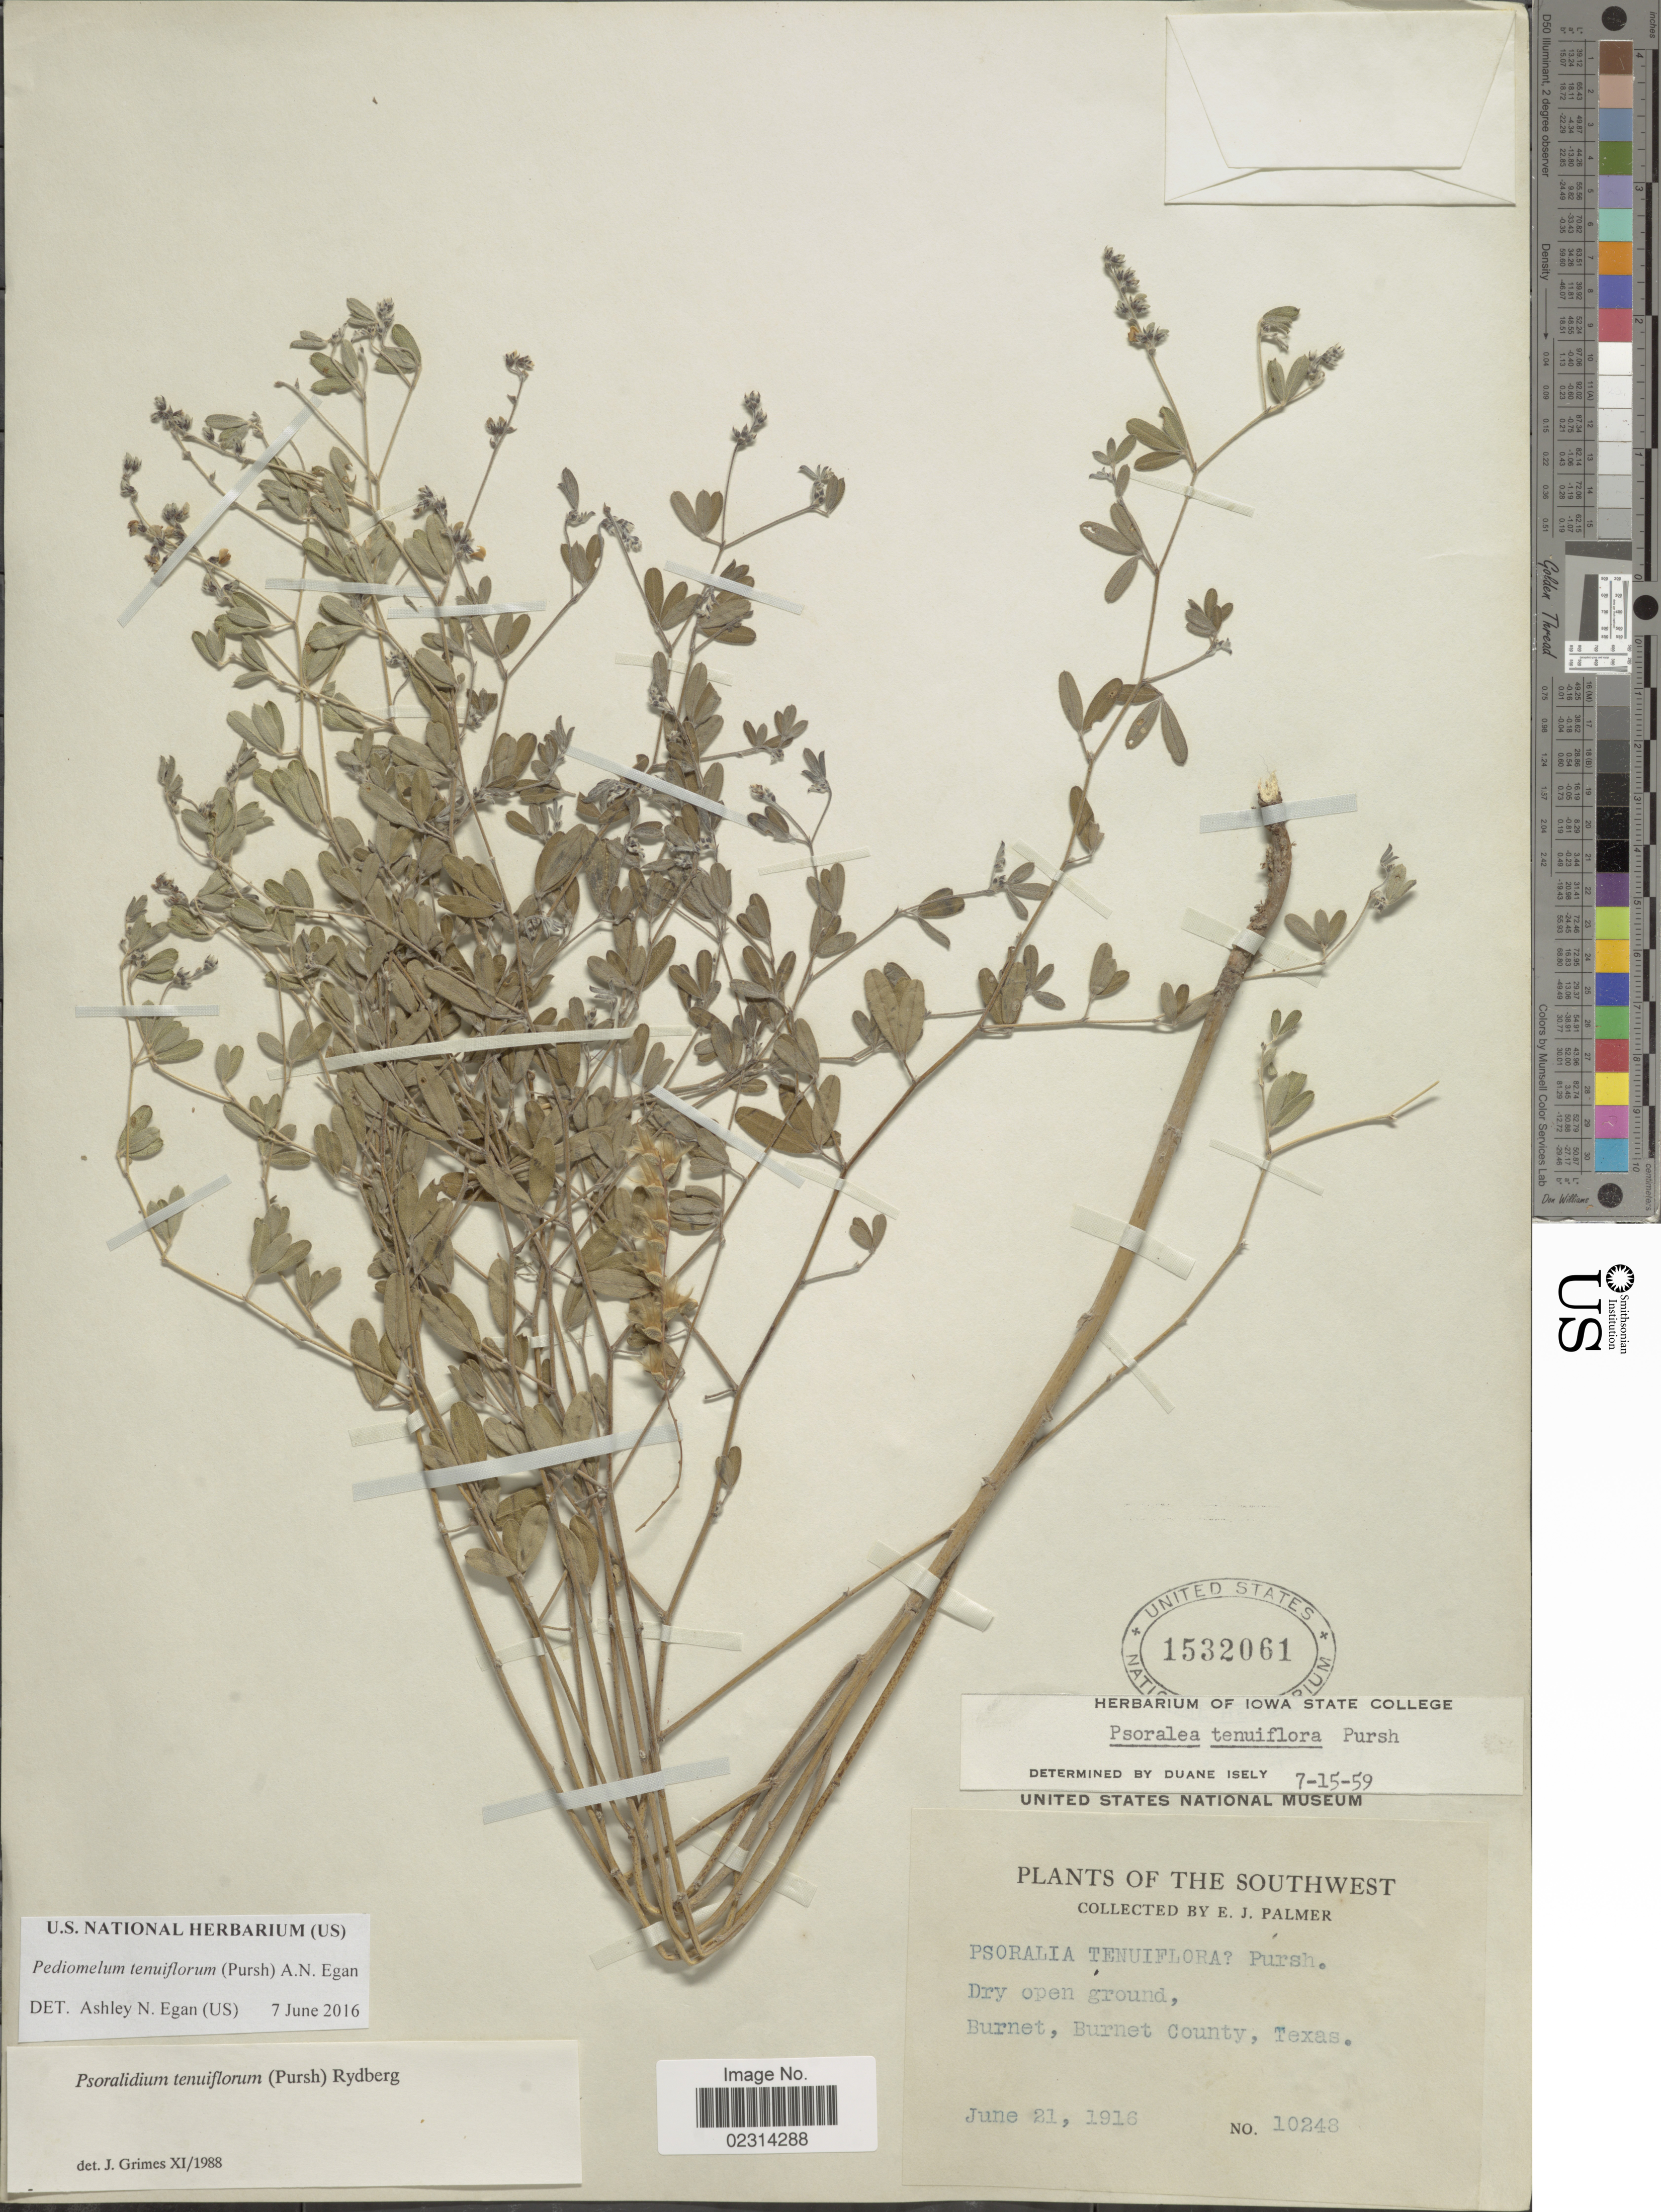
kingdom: Plantae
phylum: Tracheophyta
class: Magnoliopsida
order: Fabales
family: Fabaceae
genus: Psoralidium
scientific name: Psoralidium tenuiflorum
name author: (Pursh) Rydb.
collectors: E. J. Palmer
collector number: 10248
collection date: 1916-06-21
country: United States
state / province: Texas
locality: Southwest. Burnet, Burnet County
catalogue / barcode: US 1532061